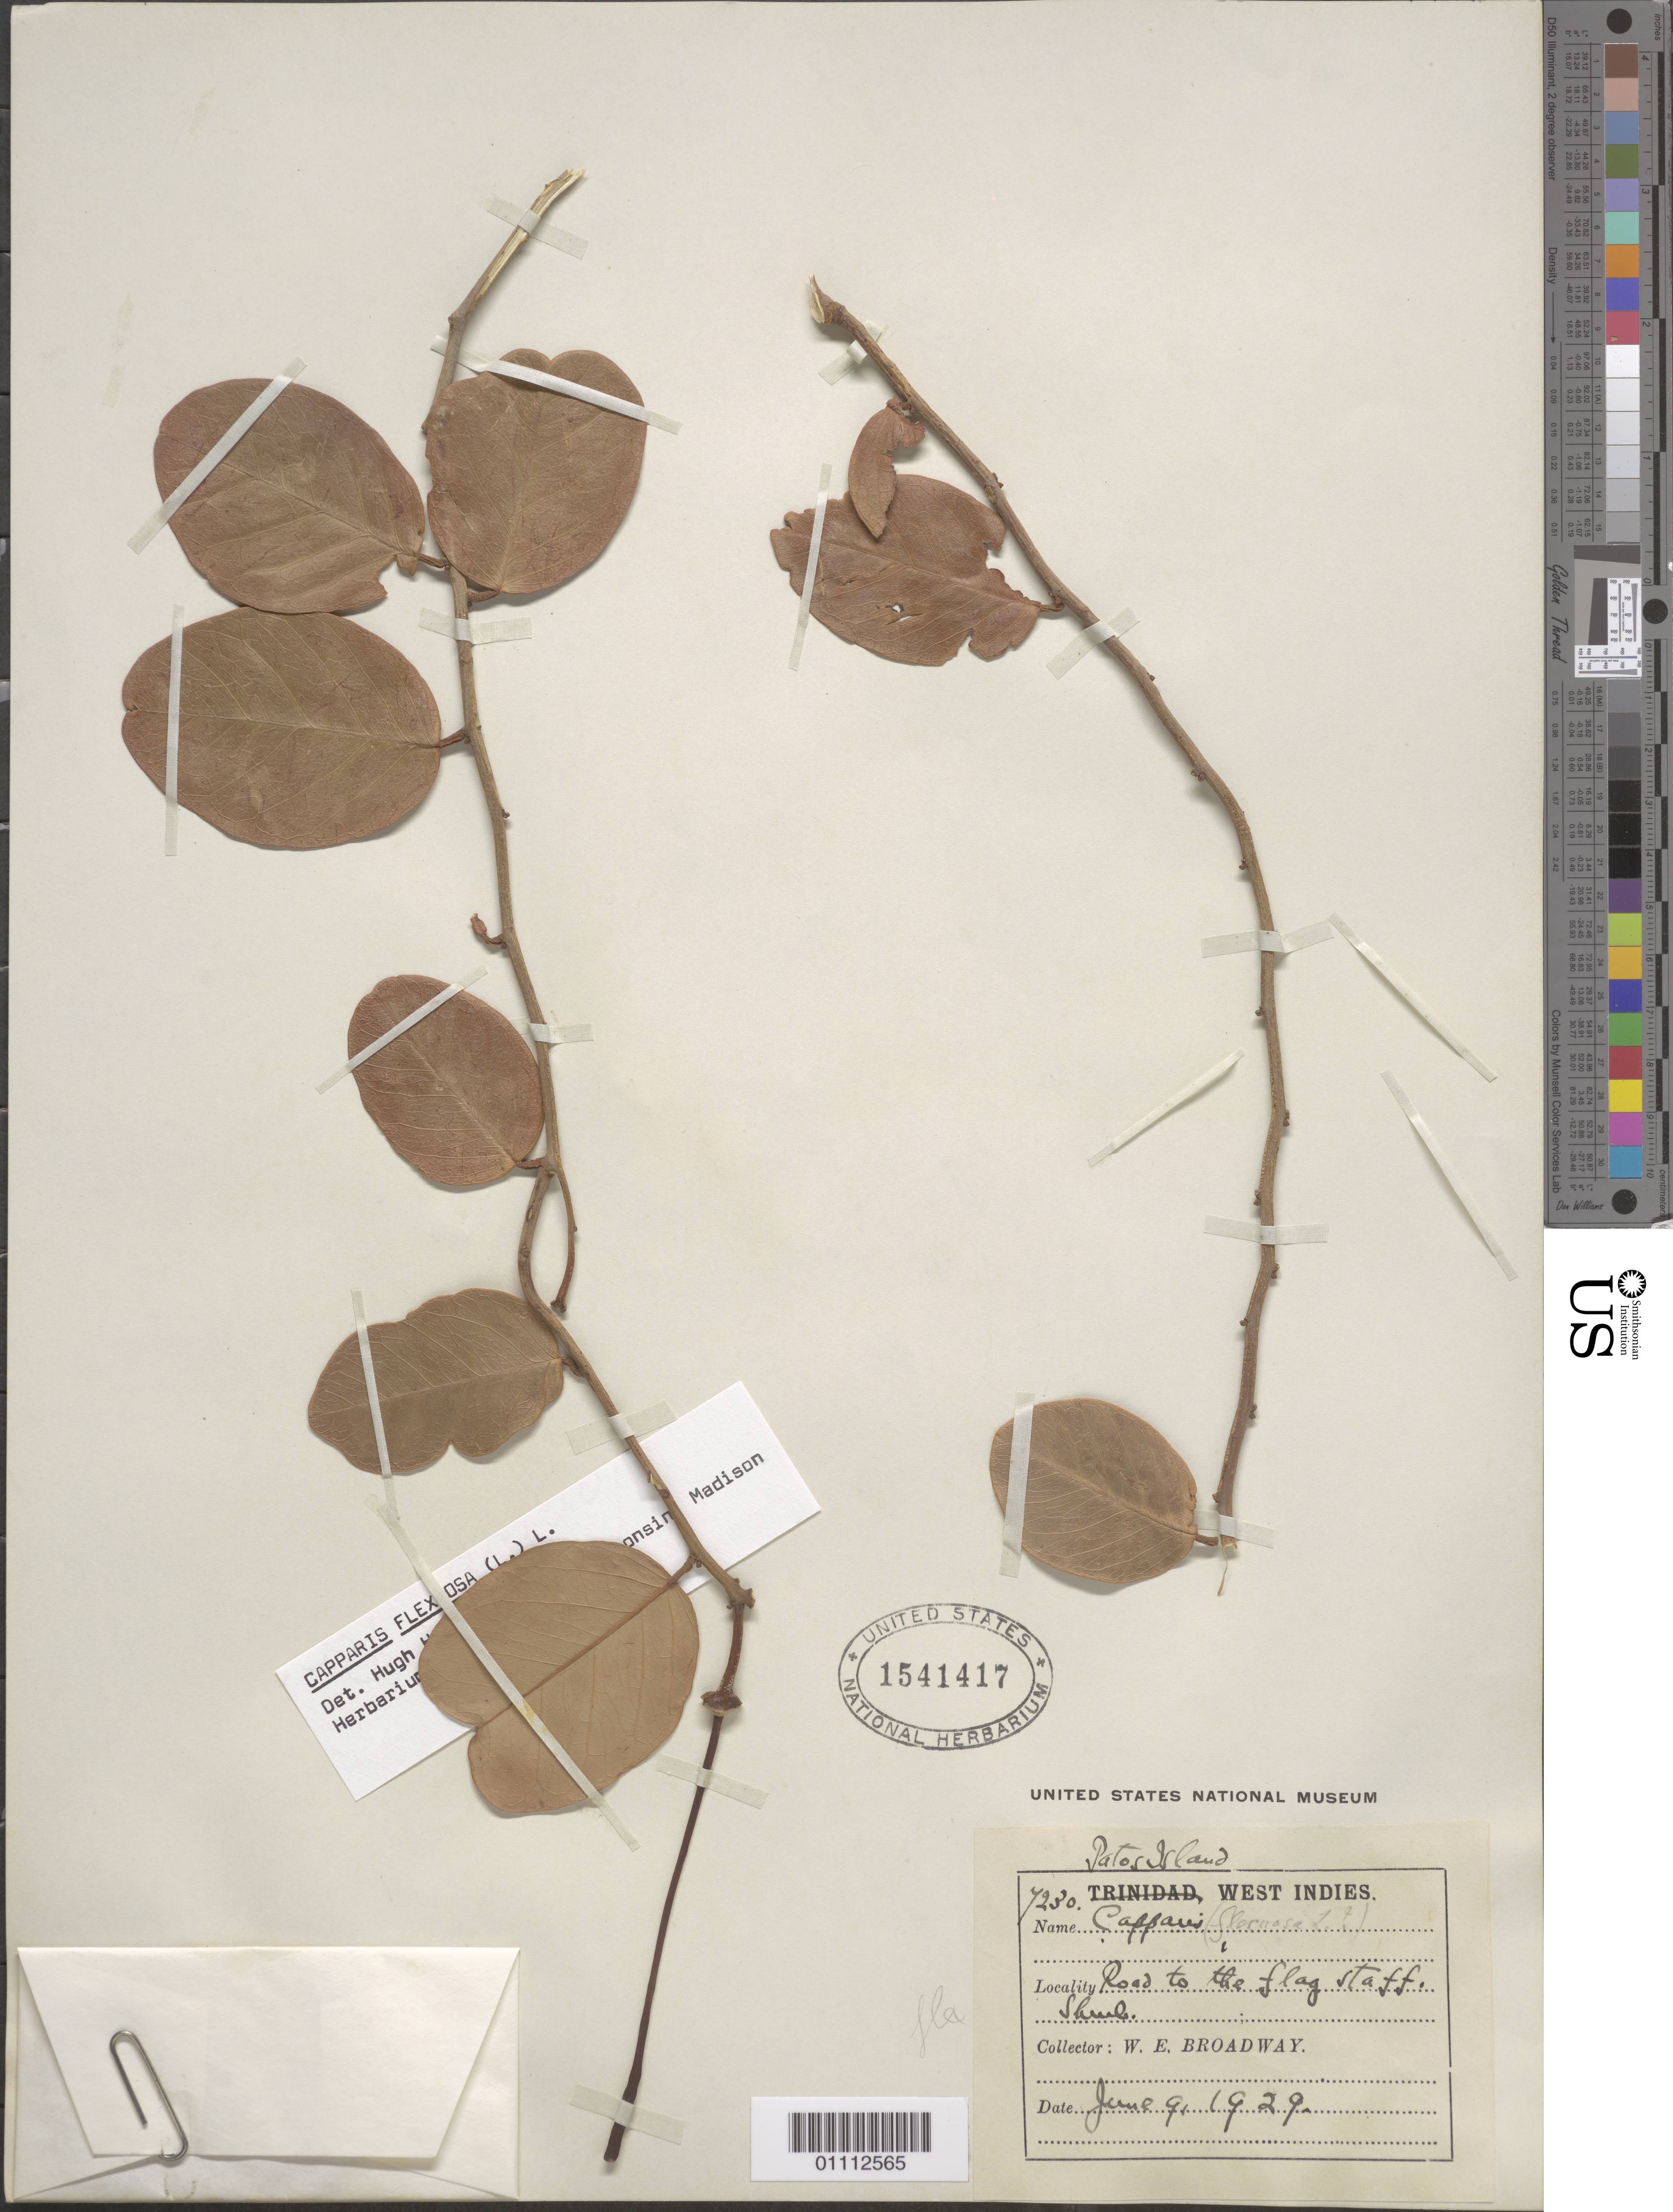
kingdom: Plantae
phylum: Tracheophyta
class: Magnoliopsida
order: Brassicales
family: Capparaceae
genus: Cynophalla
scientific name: Cynophalla flexuosa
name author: (L.) J. Presl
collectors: W. E. Broadway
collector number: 1230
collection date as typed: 09 Jun 1929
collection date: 1929-06-09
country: Trinidad and Tobago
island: Patos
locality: Road to the flag staff.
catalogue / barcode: US 1541417